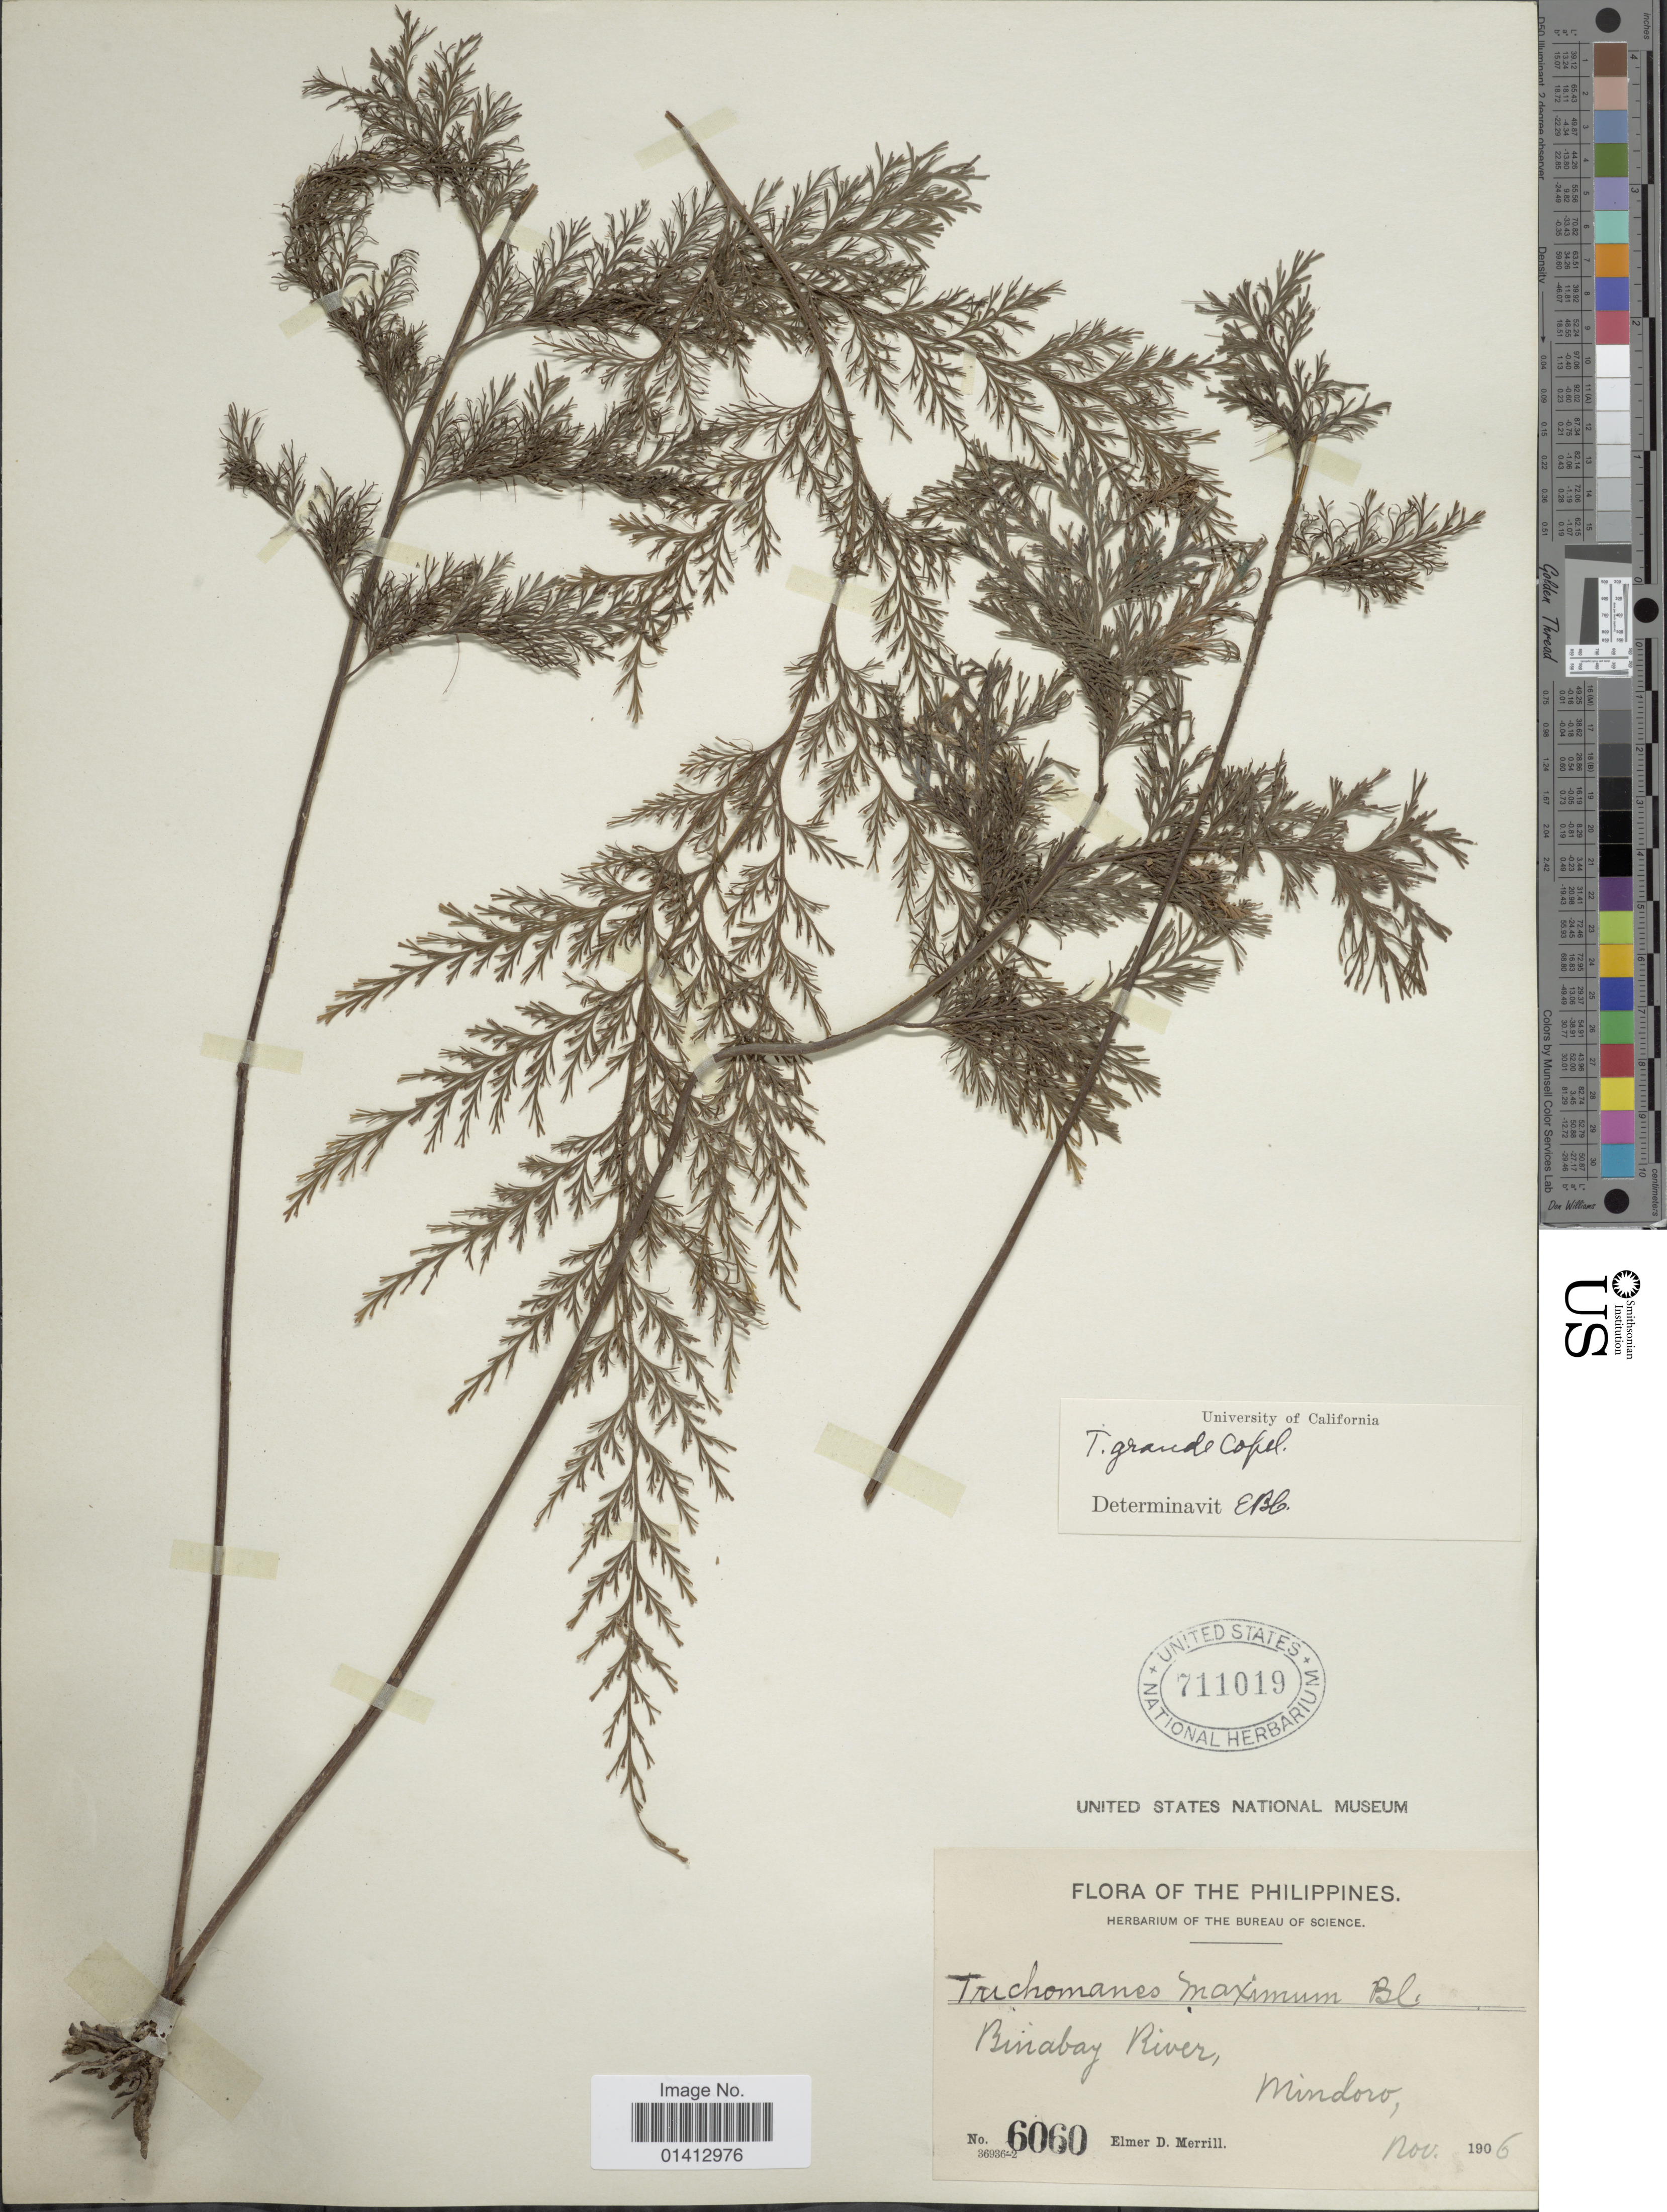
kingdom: Plantae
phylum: Tracheophyta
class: Polypodiopsida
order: Hymenophyllales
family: Hymenophyllaceae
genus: Crepidomanes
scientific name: Crepidomanes grande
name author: (Copel.) Ebihara & K. Iwats.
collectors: E. D. Merrill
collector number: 6060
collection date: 1906-11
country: Philippines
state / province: Mimaropa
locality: Binabay River, Mindoro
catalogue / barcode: US 711019